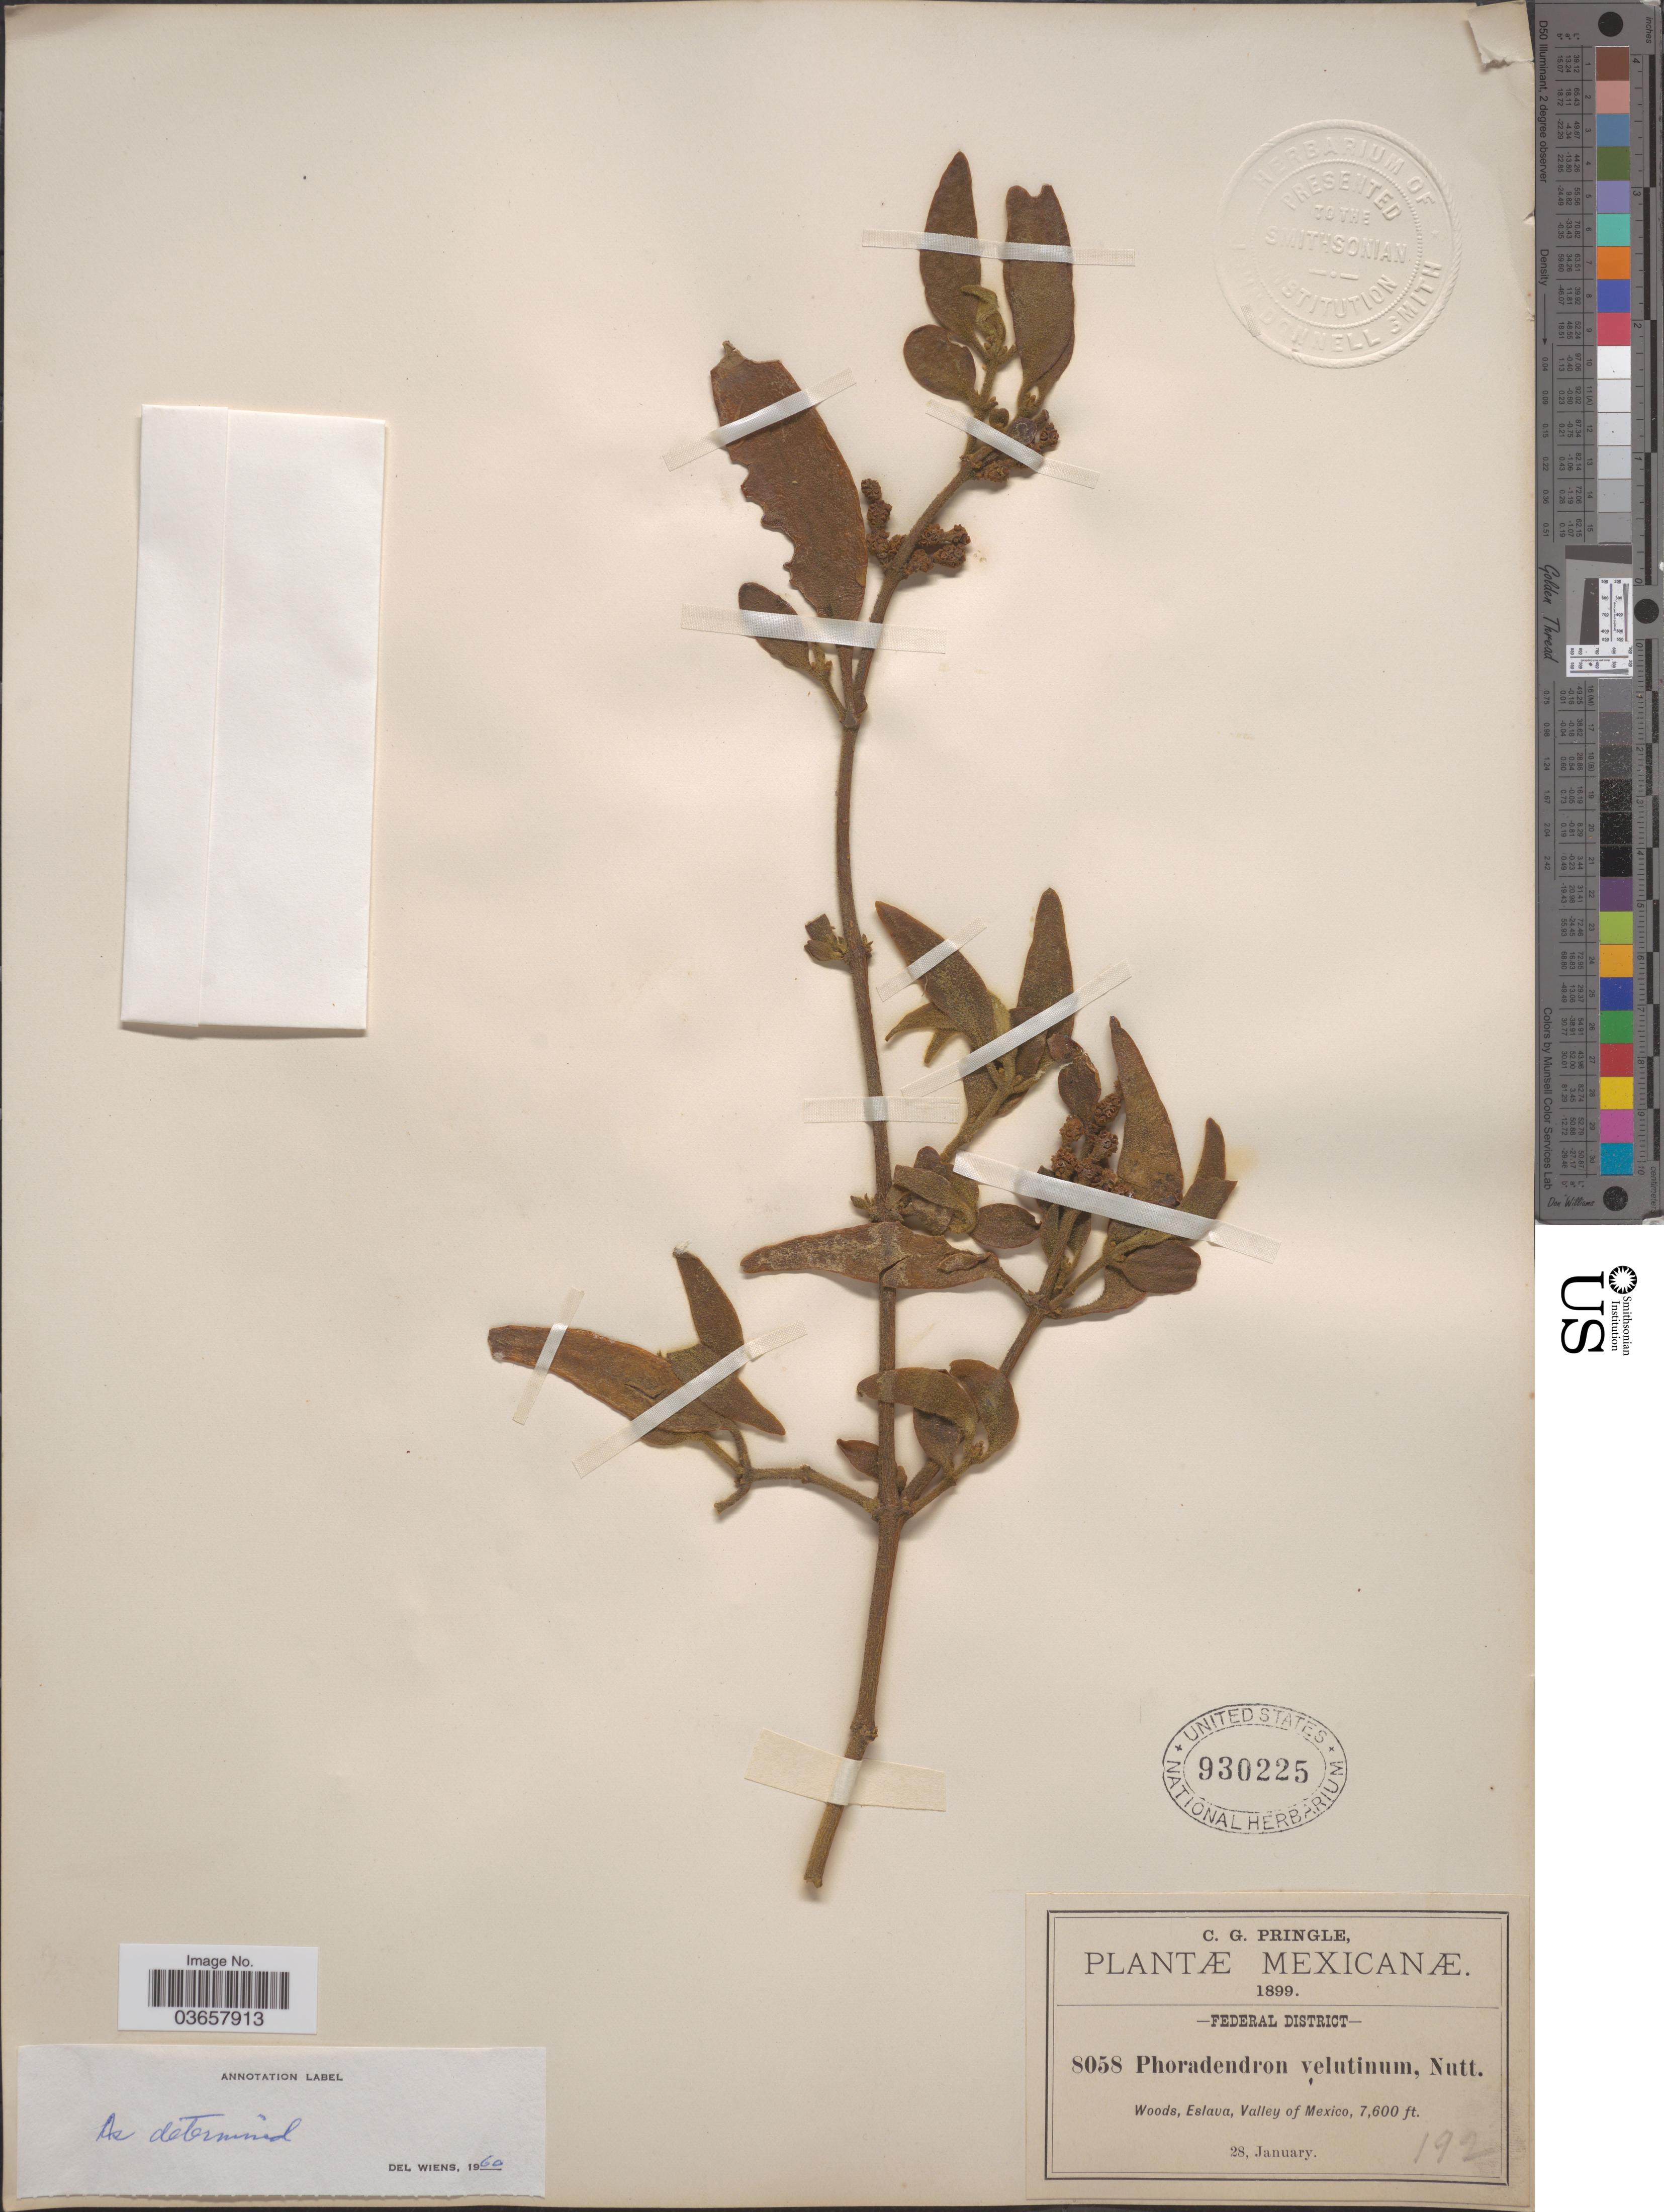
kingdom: Plantae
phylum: Tracheophyta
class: Magnoliopsida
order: Santalales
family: Viscaceae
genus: Phoradendron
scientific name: Phoradendron velutinum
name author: (DC.) Oliv.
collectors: C. G. Pringle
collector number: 8058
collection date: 1899-01-28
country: Mexico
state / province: Distrito Federal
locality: Federal District. Eslava, Valley of Mexico.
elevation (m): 2316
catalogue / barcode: US 930225